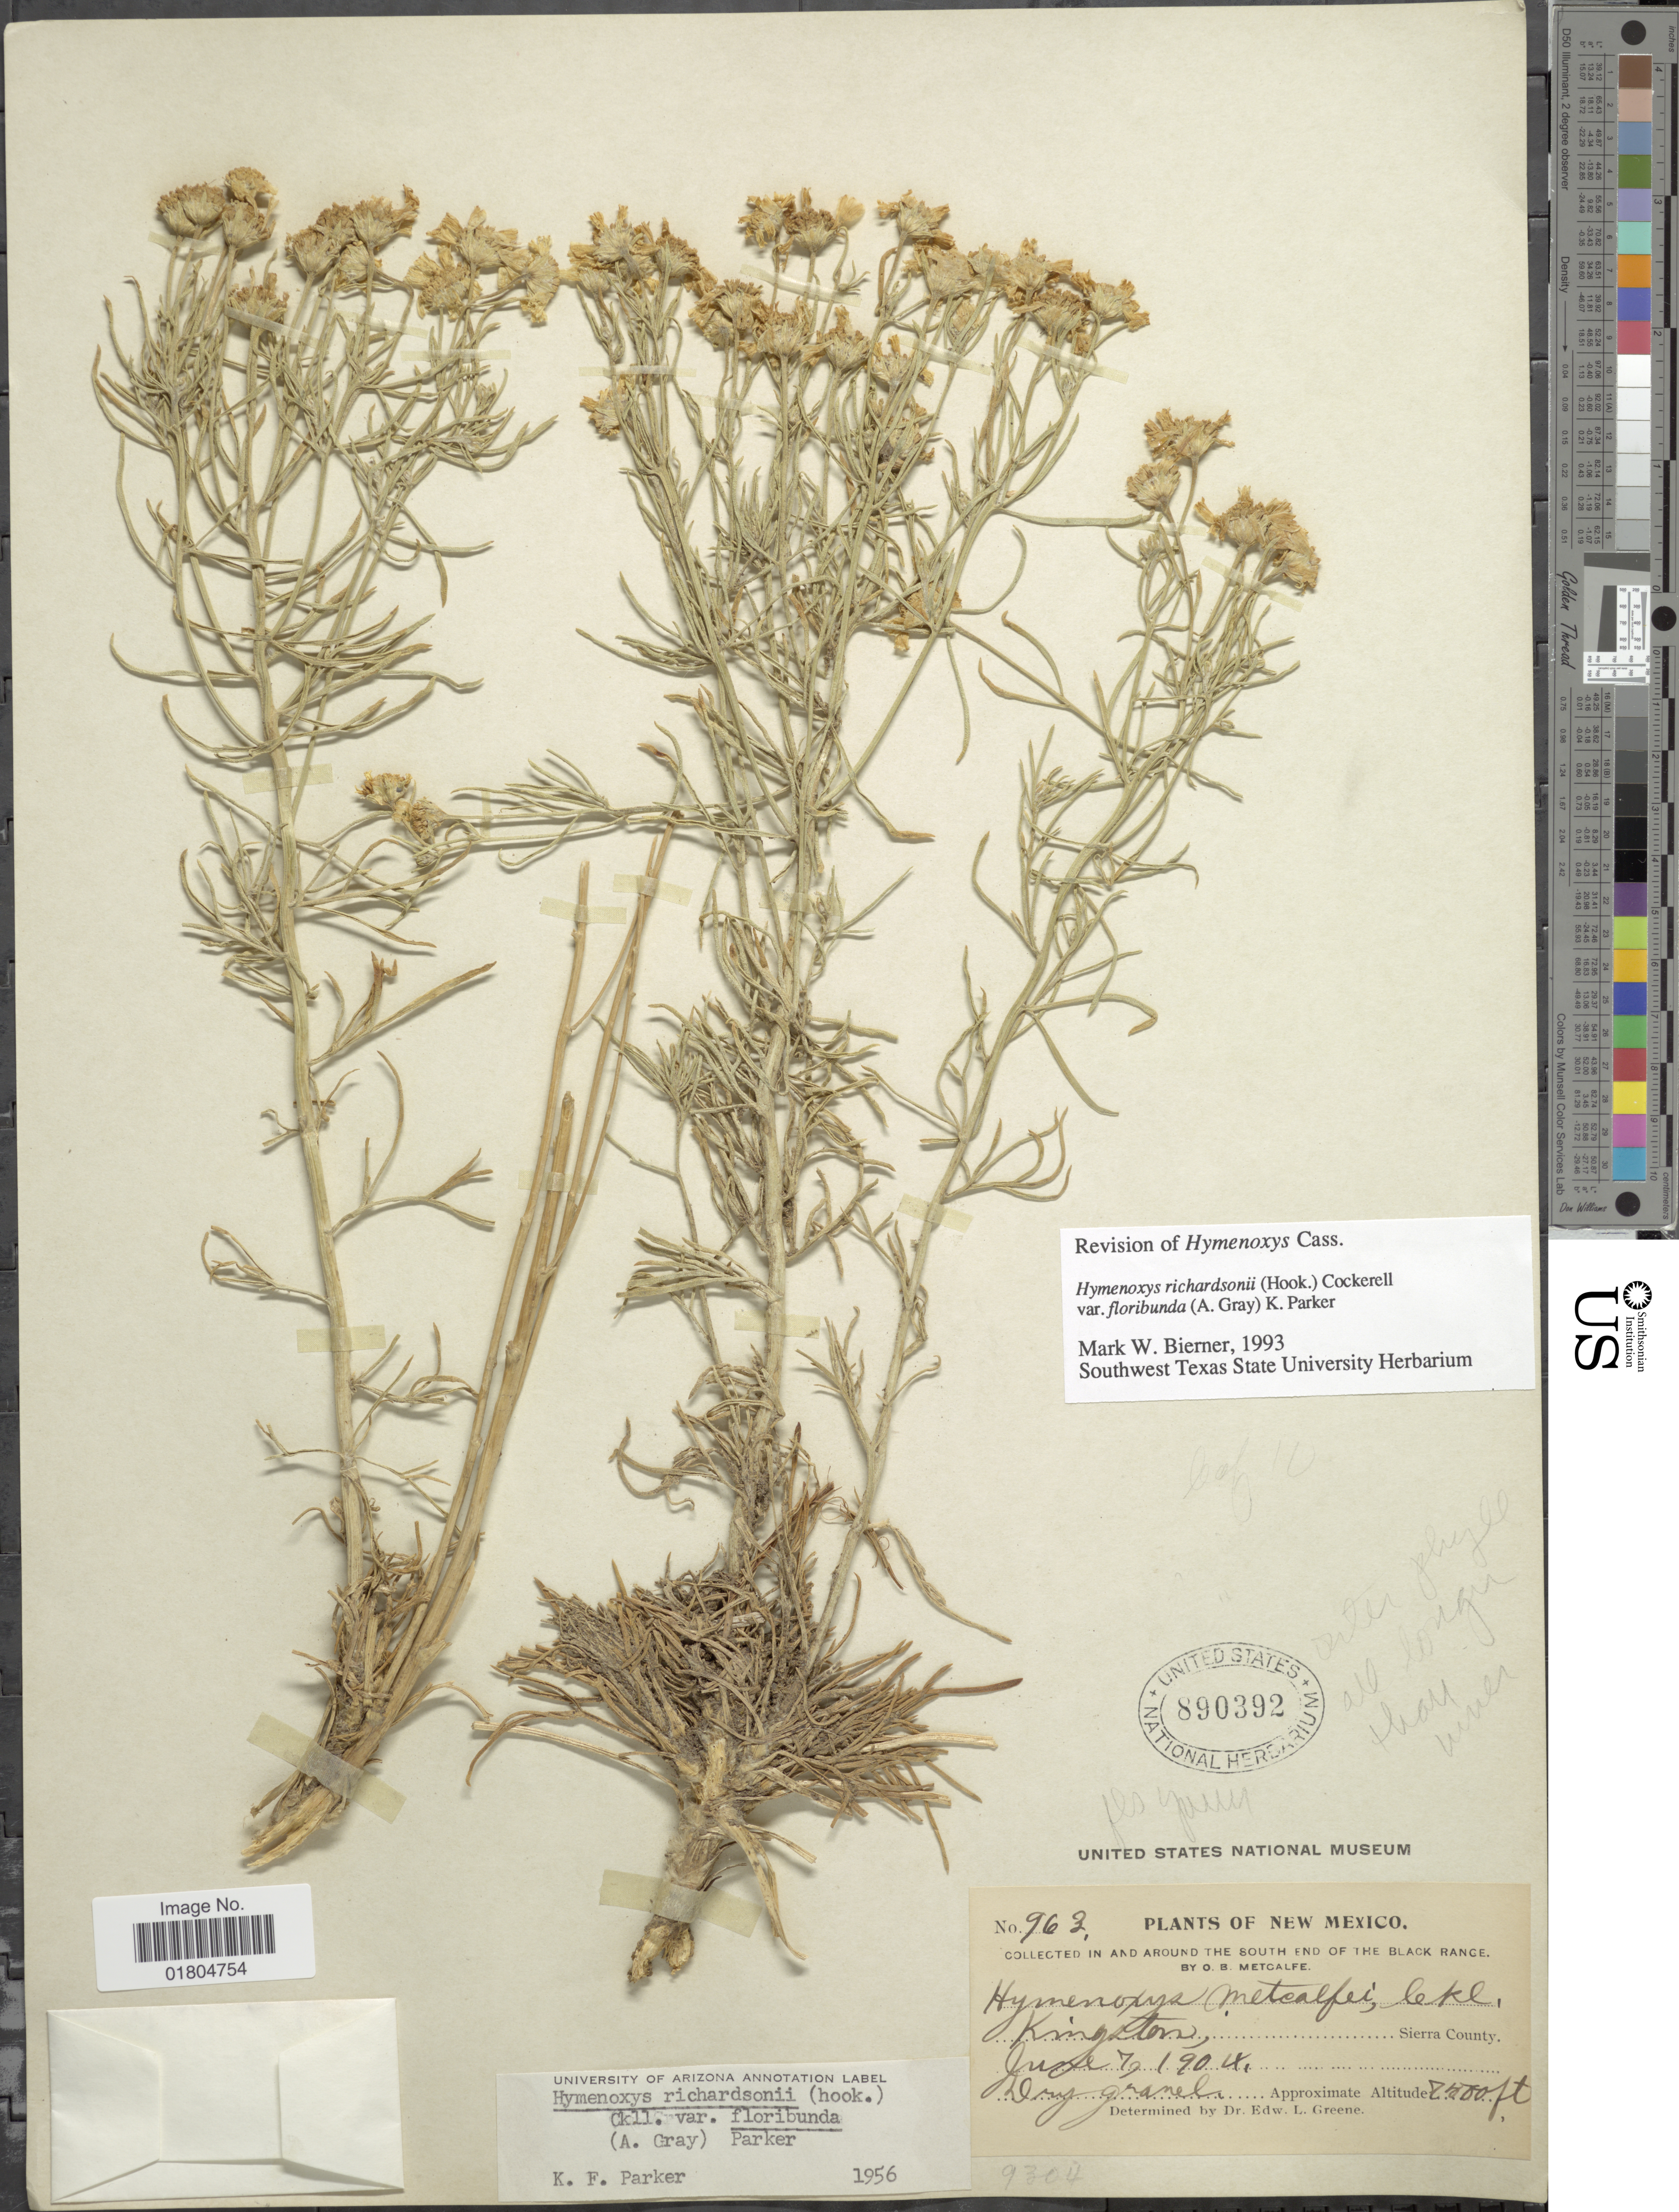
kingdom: Plantae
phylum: Tracheophyta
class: Magnoliopsida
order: Asterales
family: Asteraceae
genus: Hymenoxys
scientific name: Hymenoxys richardsonii var. floribunda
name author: (A. Gray) K.F. Parker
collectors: O. B. Metcalfe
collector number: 963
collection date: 1904-06-07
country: United States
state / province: New Mexico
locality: In and around the south end of the Black Range. Kingston, Sierra County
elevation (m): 2286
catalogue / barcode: US 890392